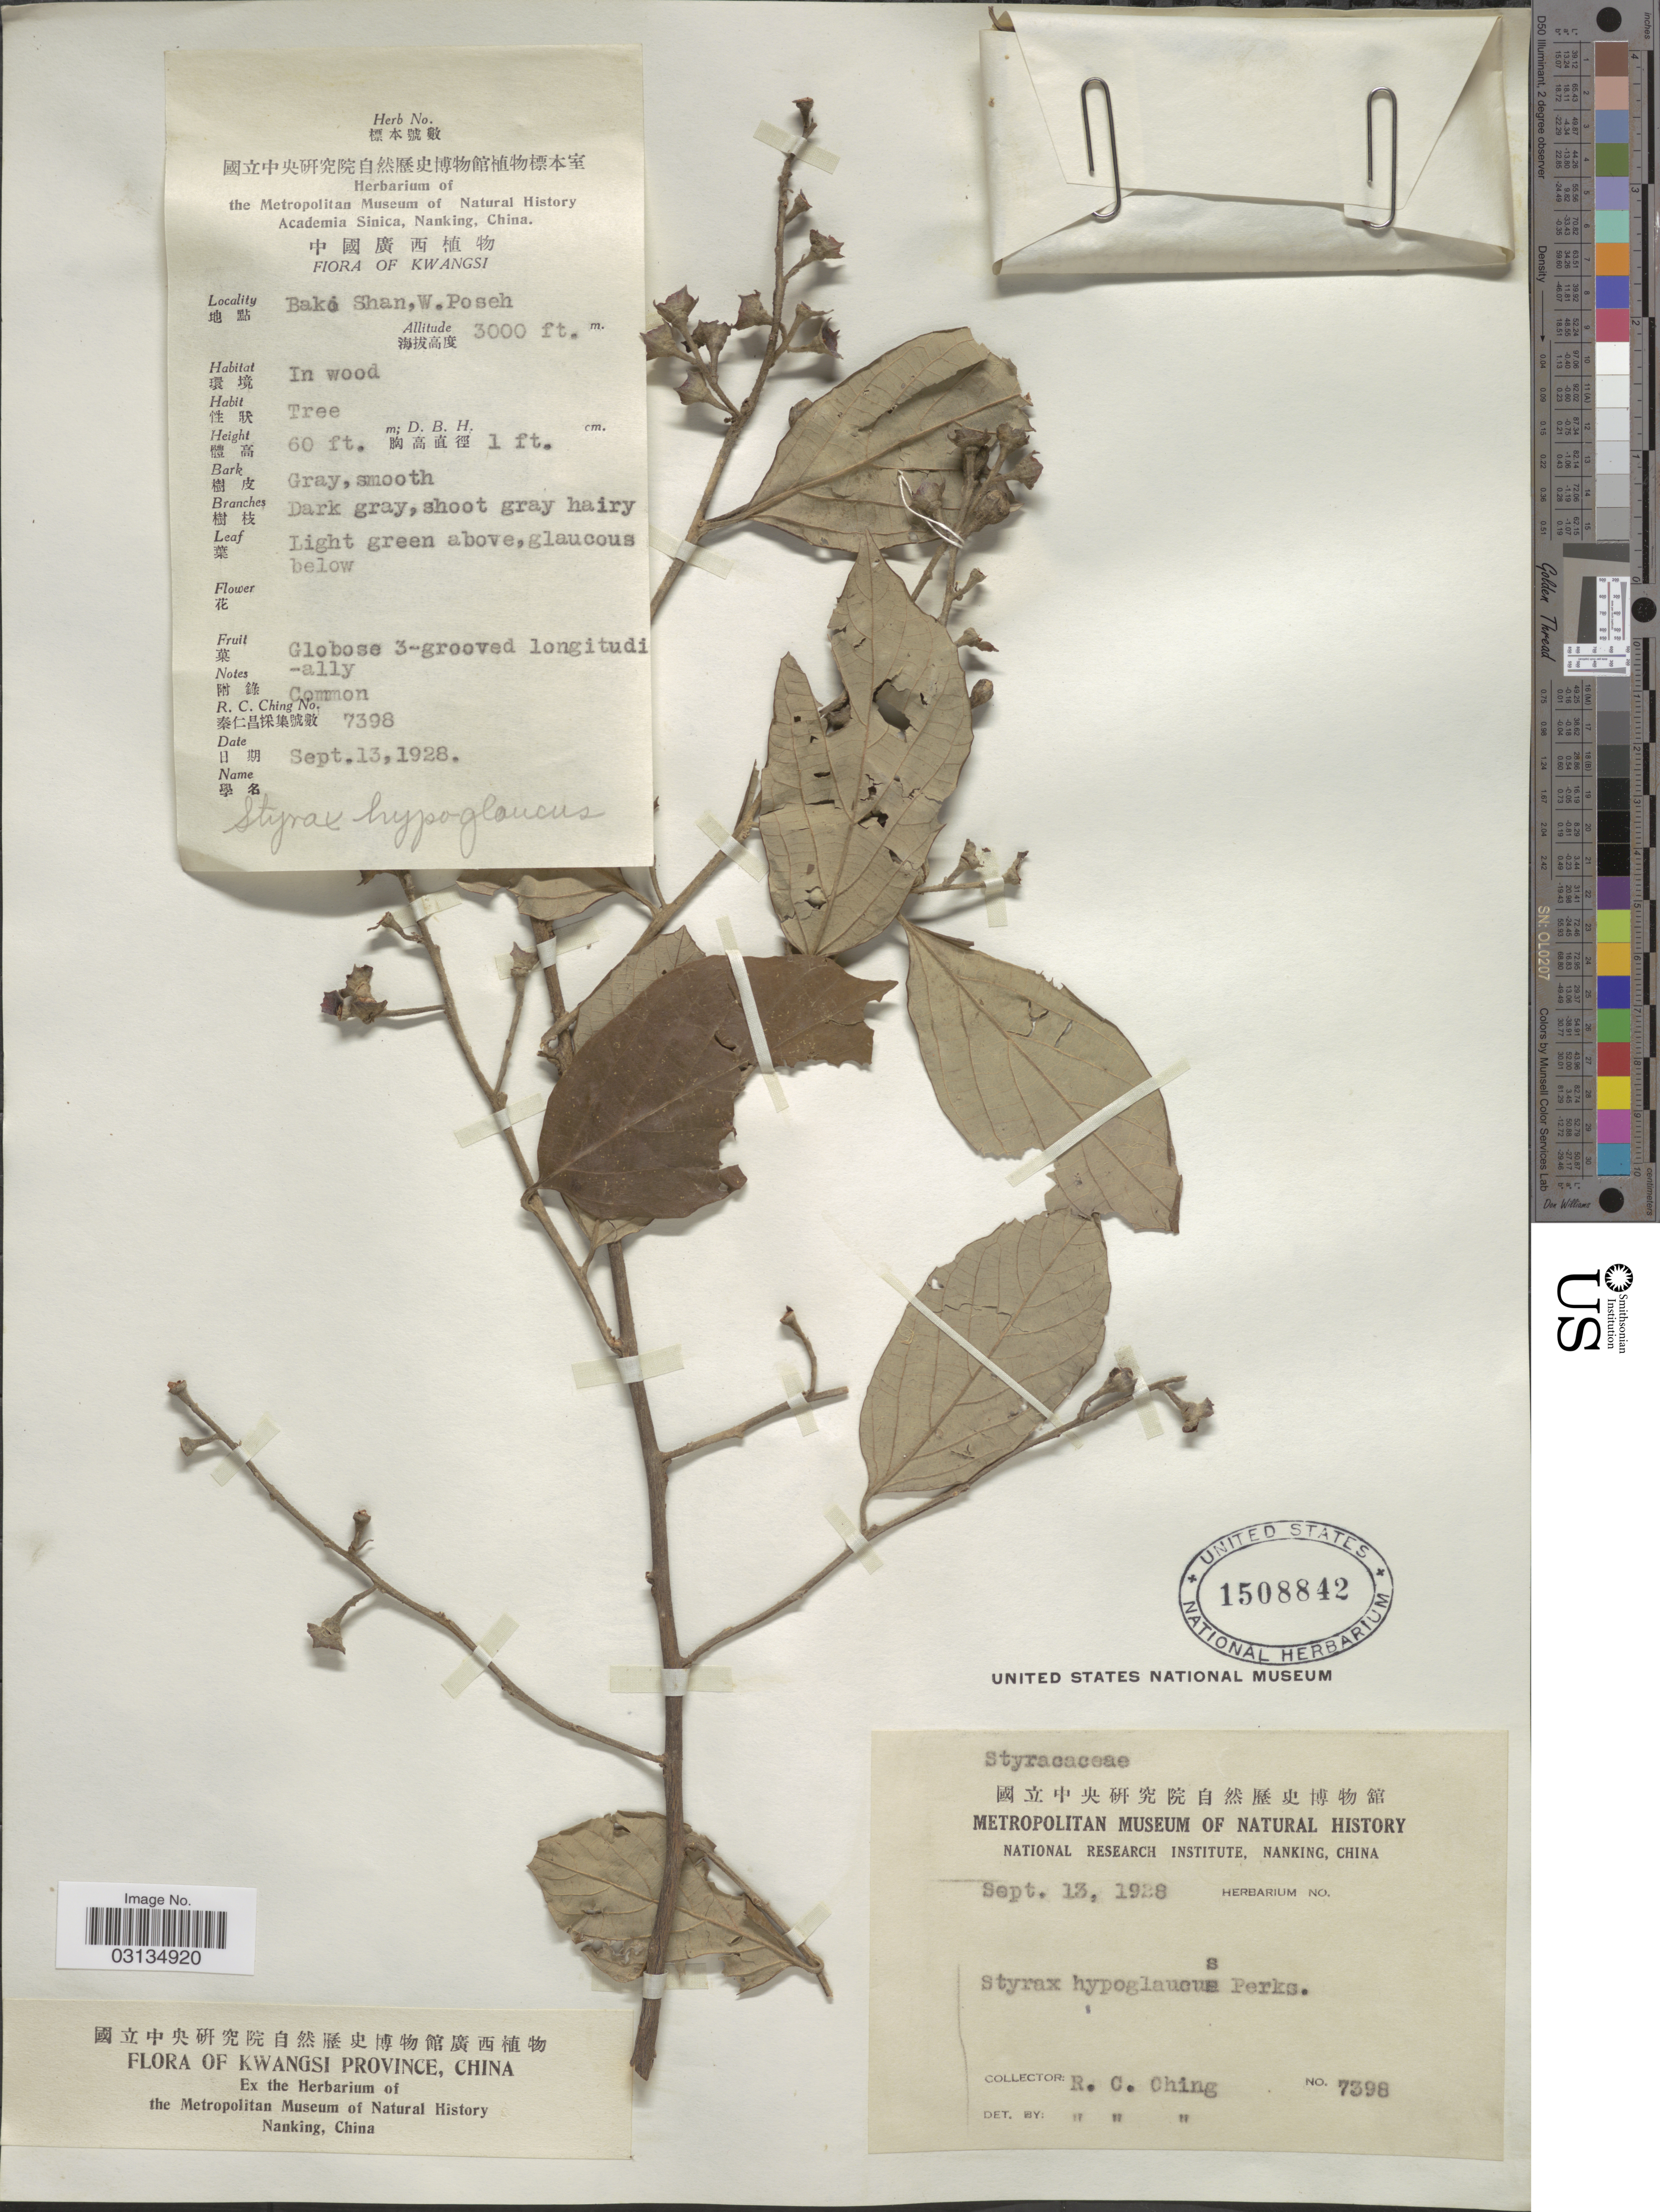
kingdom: Plantae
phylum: Tracheophyta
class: Magnoliopsida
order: Ericales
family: Styracaceae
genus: Styrax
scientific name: Styrax hypoglaucus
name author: Perkins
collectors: R. C. Ching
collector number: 7398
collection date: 1928-09-13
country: China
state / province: Guangxi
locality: Kwangsi Province. Bako Shan, W. Poseh.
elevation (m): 914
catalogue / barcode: US 1508842